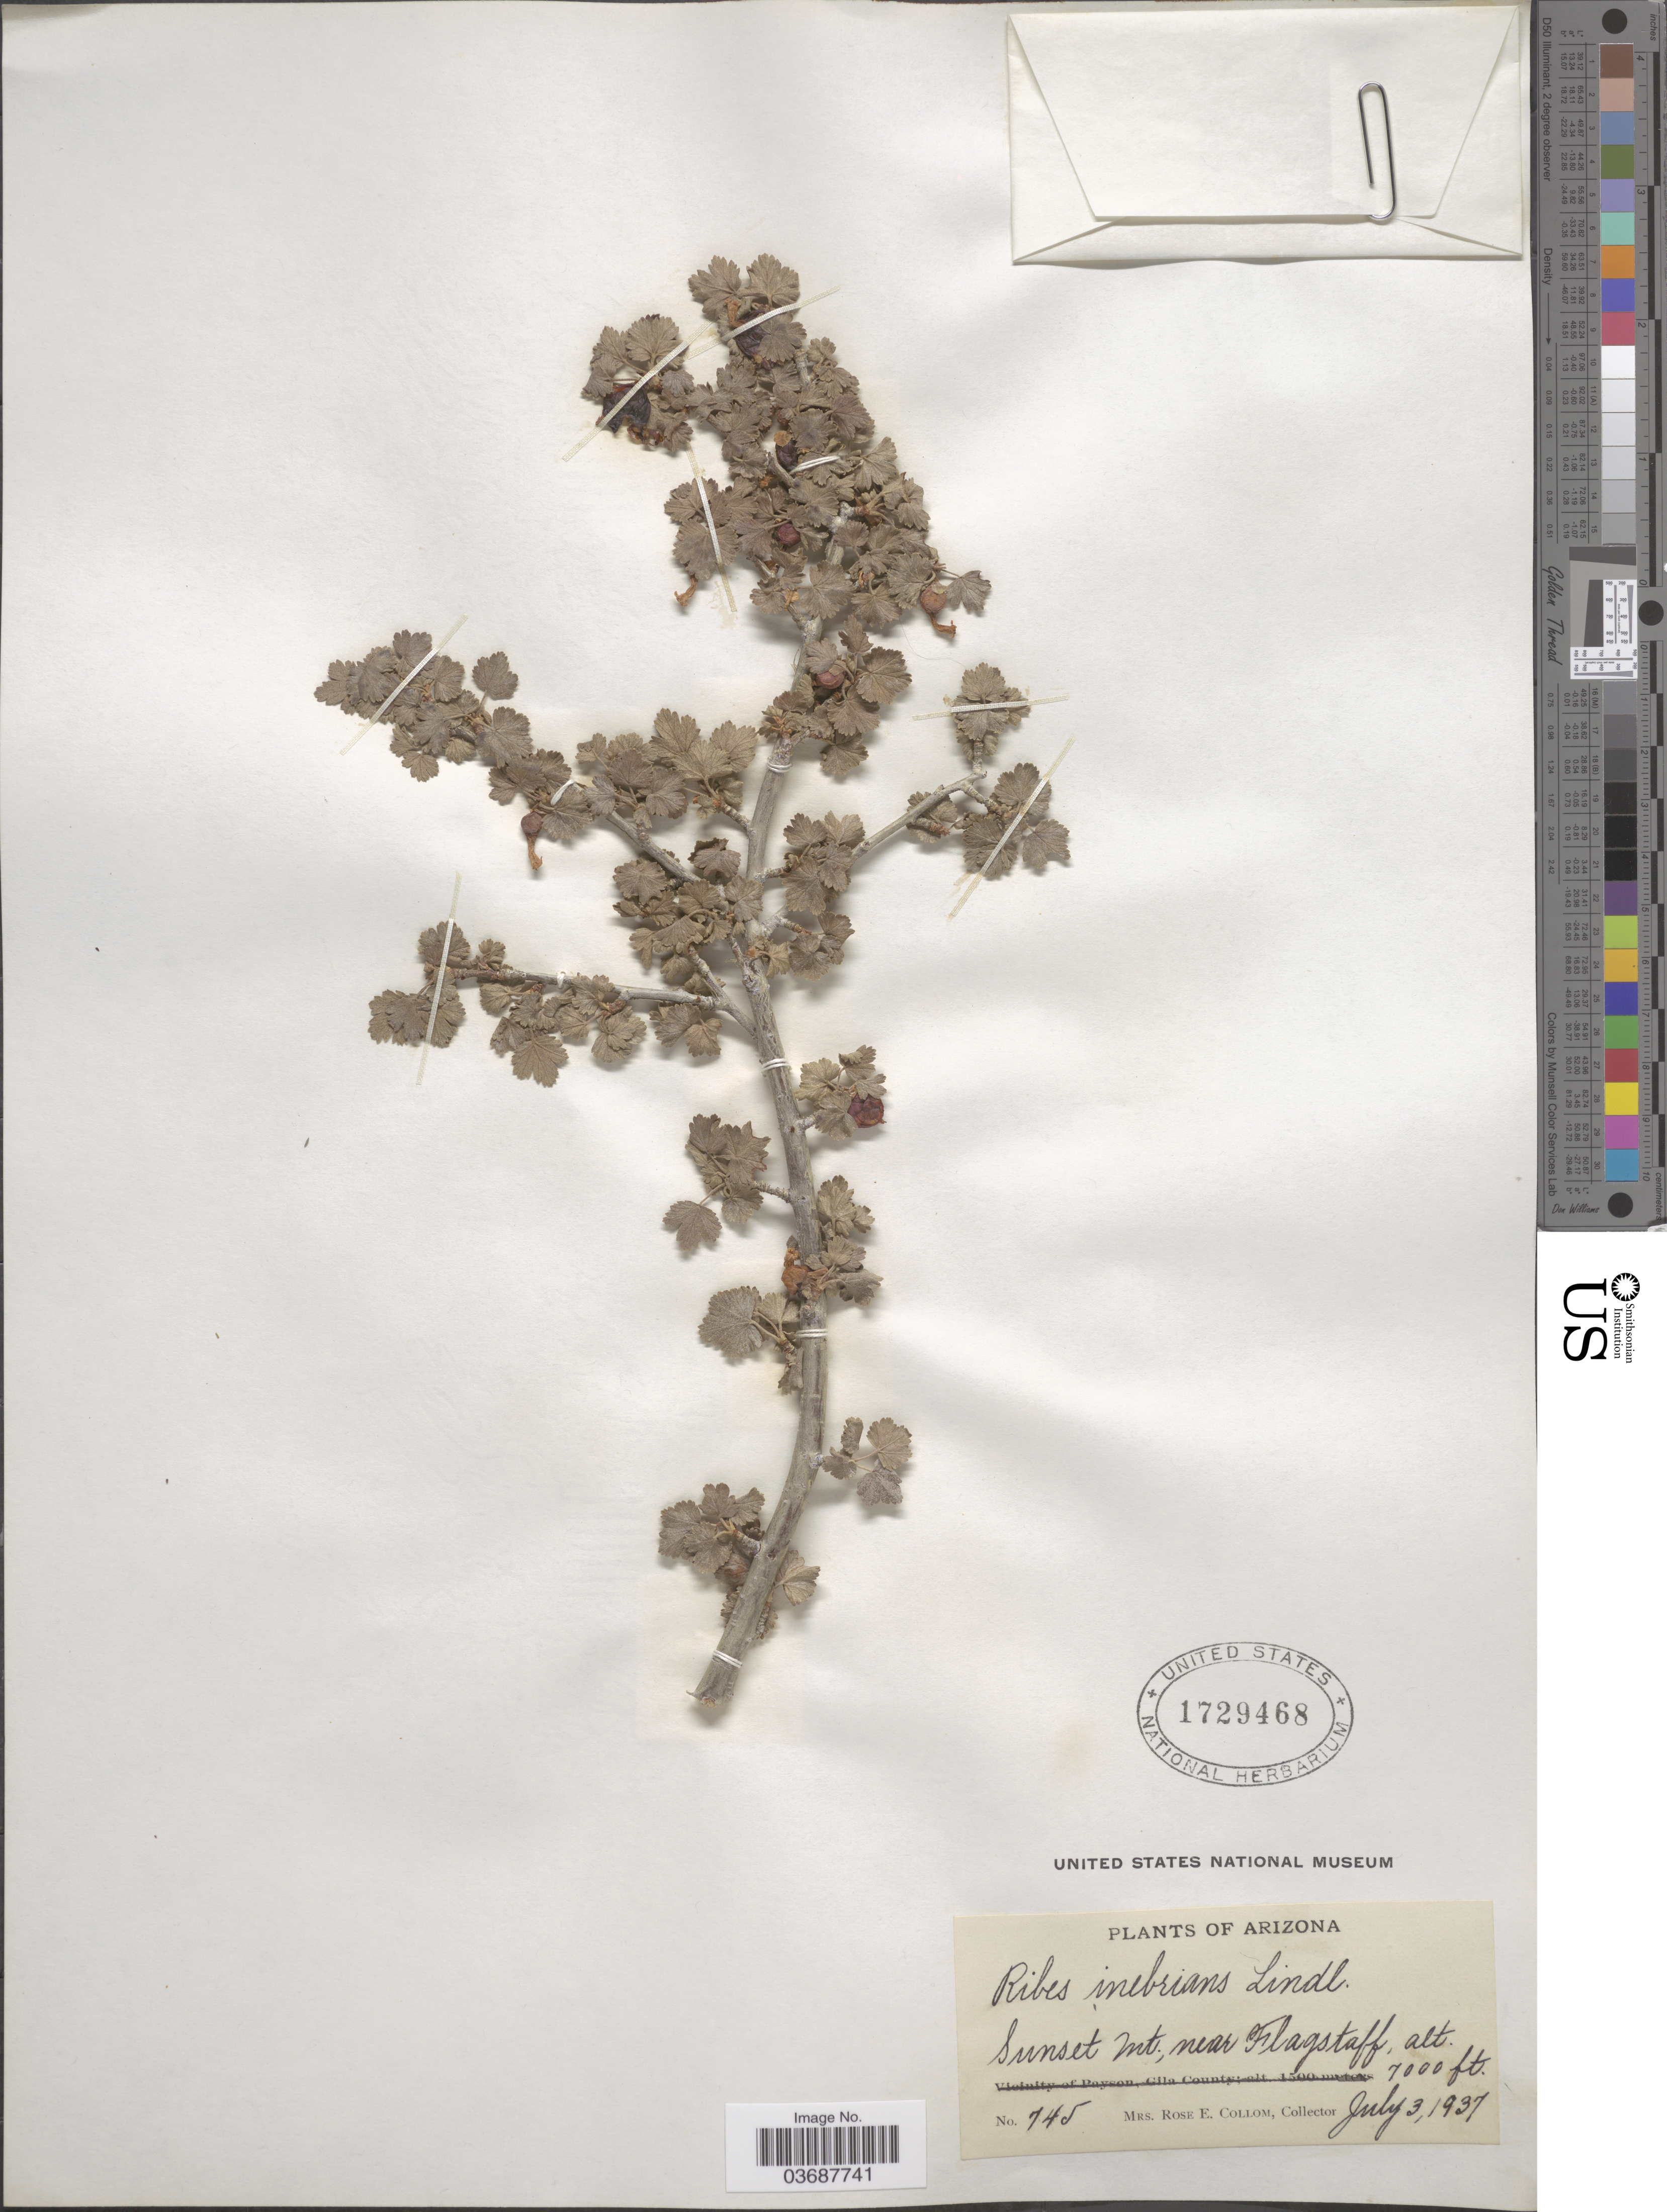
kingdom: Plantae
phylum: Tracheophyta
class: Magnoliopsida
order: Saxifragales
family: Grossulariaceae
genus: Ribes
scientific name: Ribes inebrians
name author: Lindl.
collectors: R. E. Collom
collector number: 745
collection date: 1937-07-03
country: United States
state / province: Arizona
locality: Sunset Mt., near Flagstaff.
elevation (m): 2134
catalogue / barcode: US 1729468